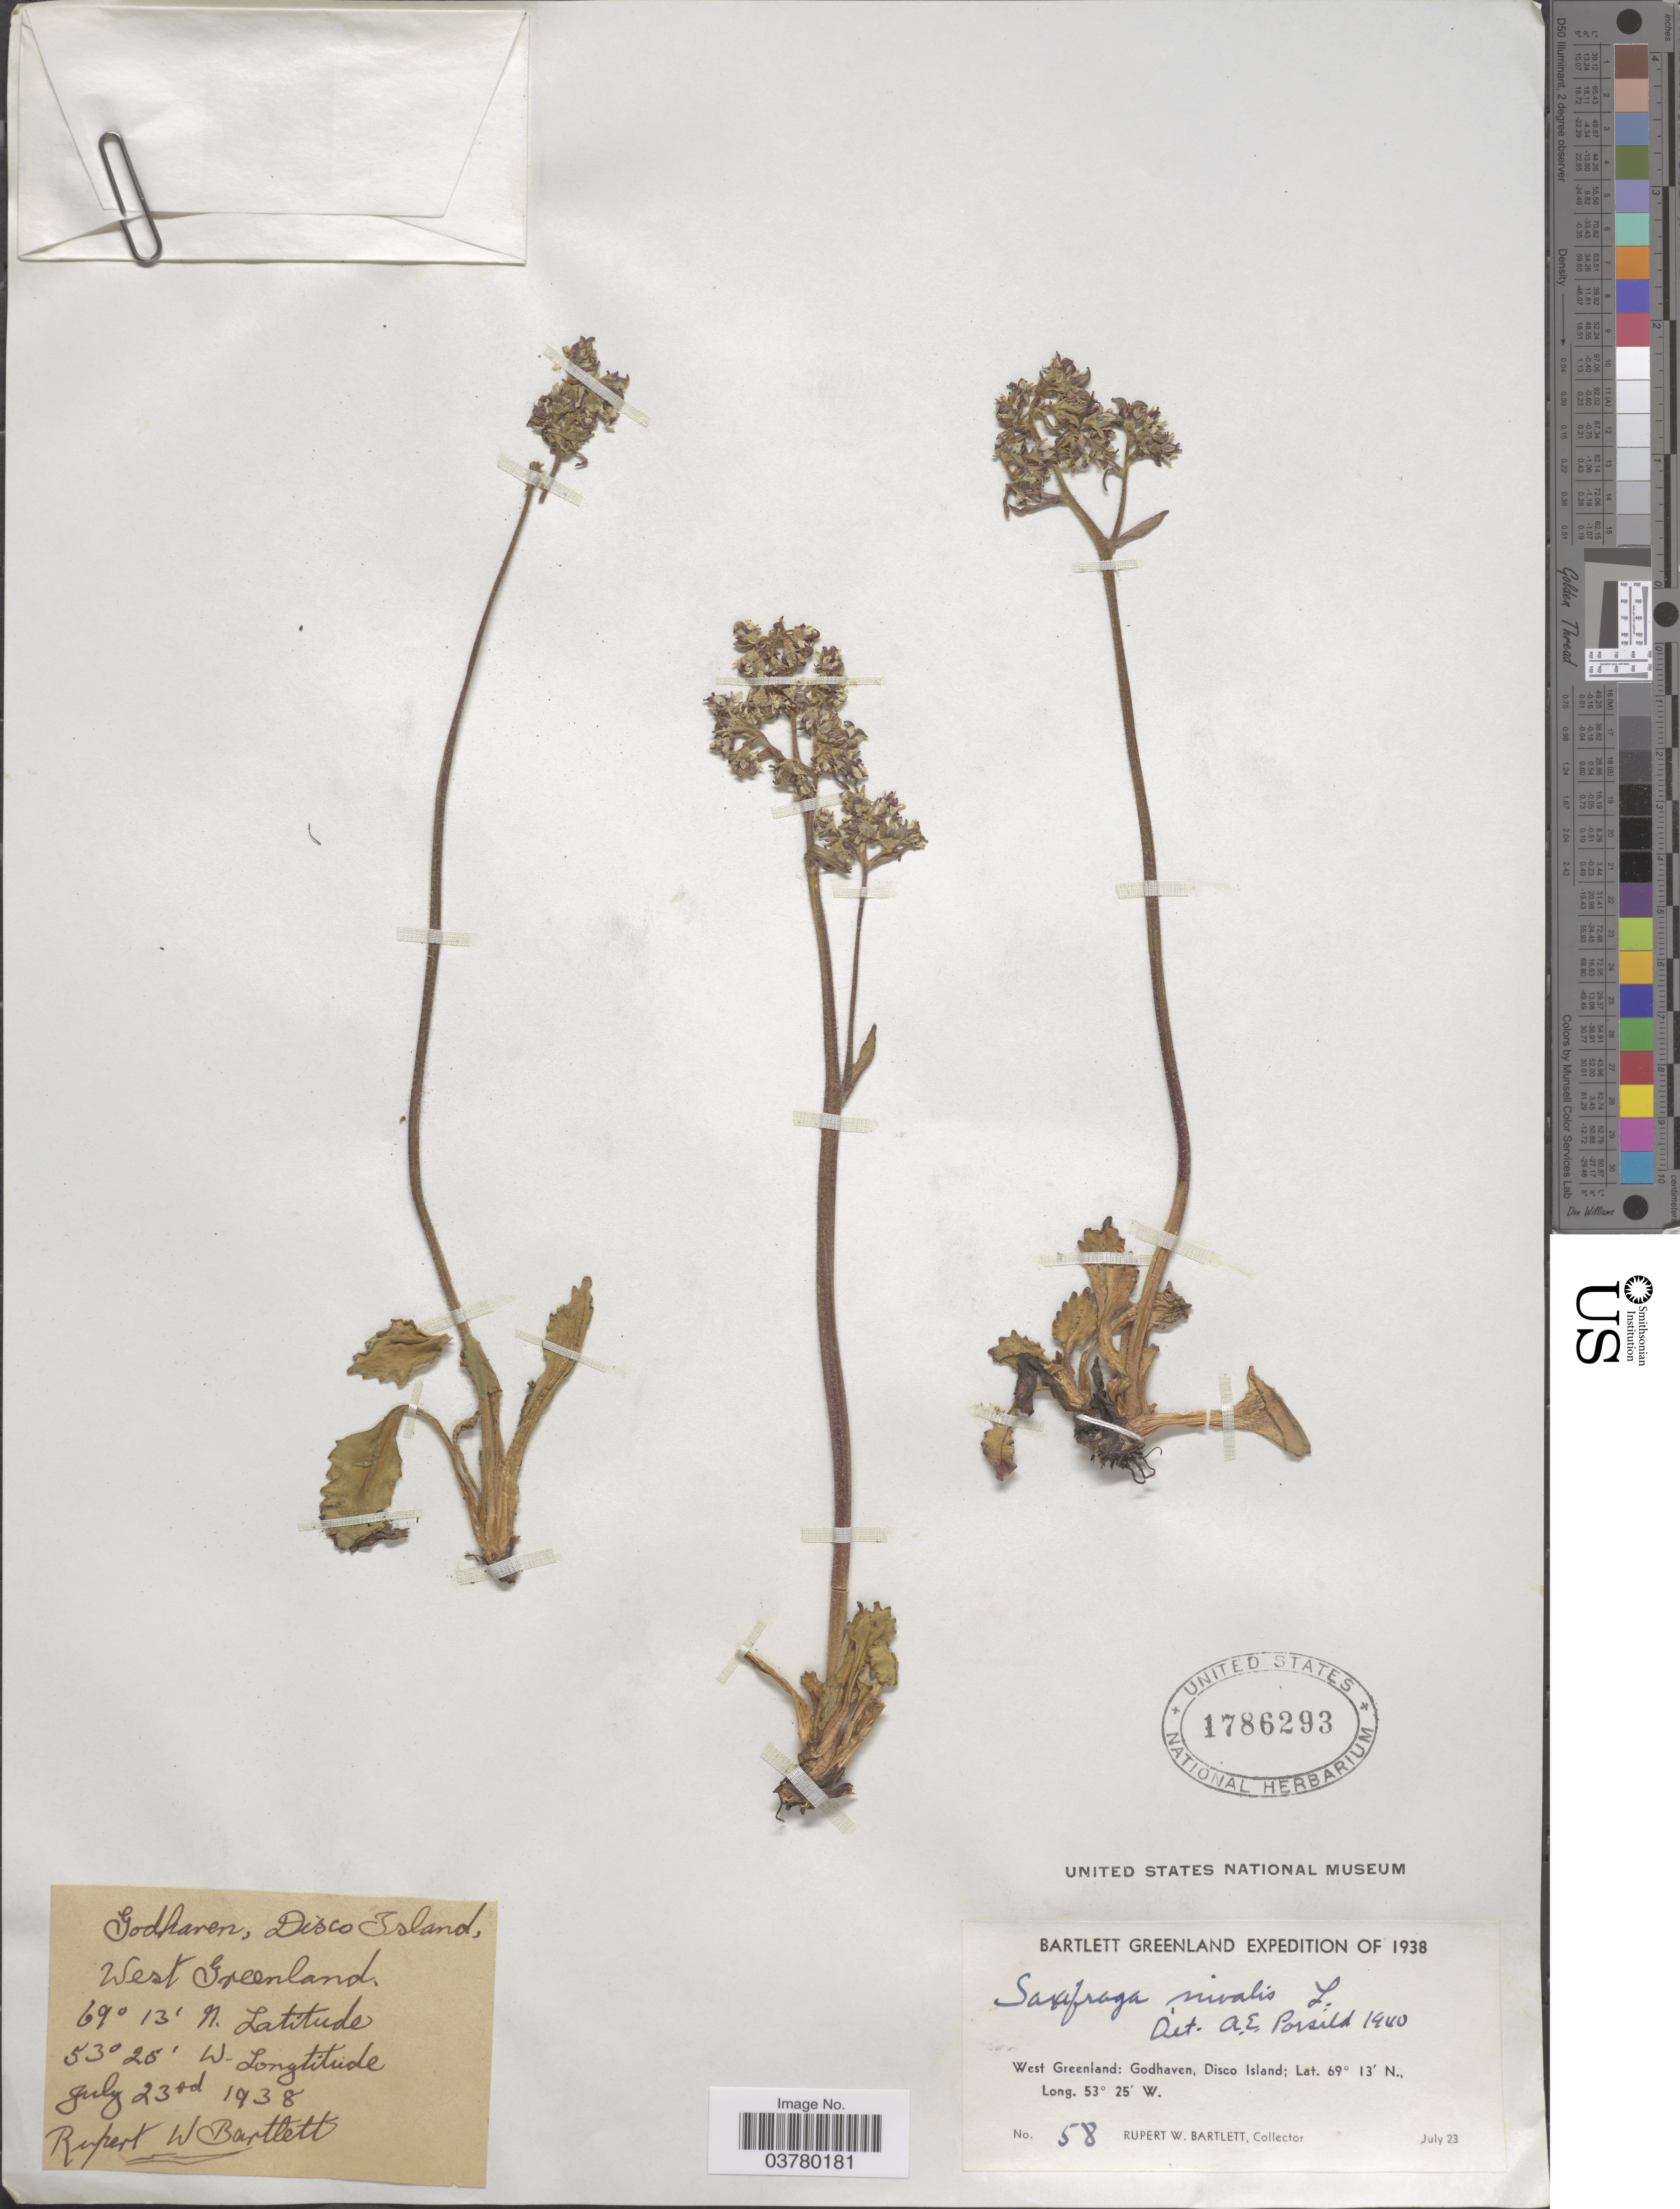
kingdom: Plantae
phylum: Tracheophyta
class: Magnoliopsida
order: Saxifragales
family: Saxifragaceae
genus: Micranthes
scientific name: Micranthes nivalis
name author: (L.) Small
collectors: R. W. Bartlett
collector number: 58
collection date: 1938-07-23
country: Greenland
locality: Greenland Expedition of 1938. West Greenland: Godhaven, Disco Island.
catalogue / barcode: US 1786293